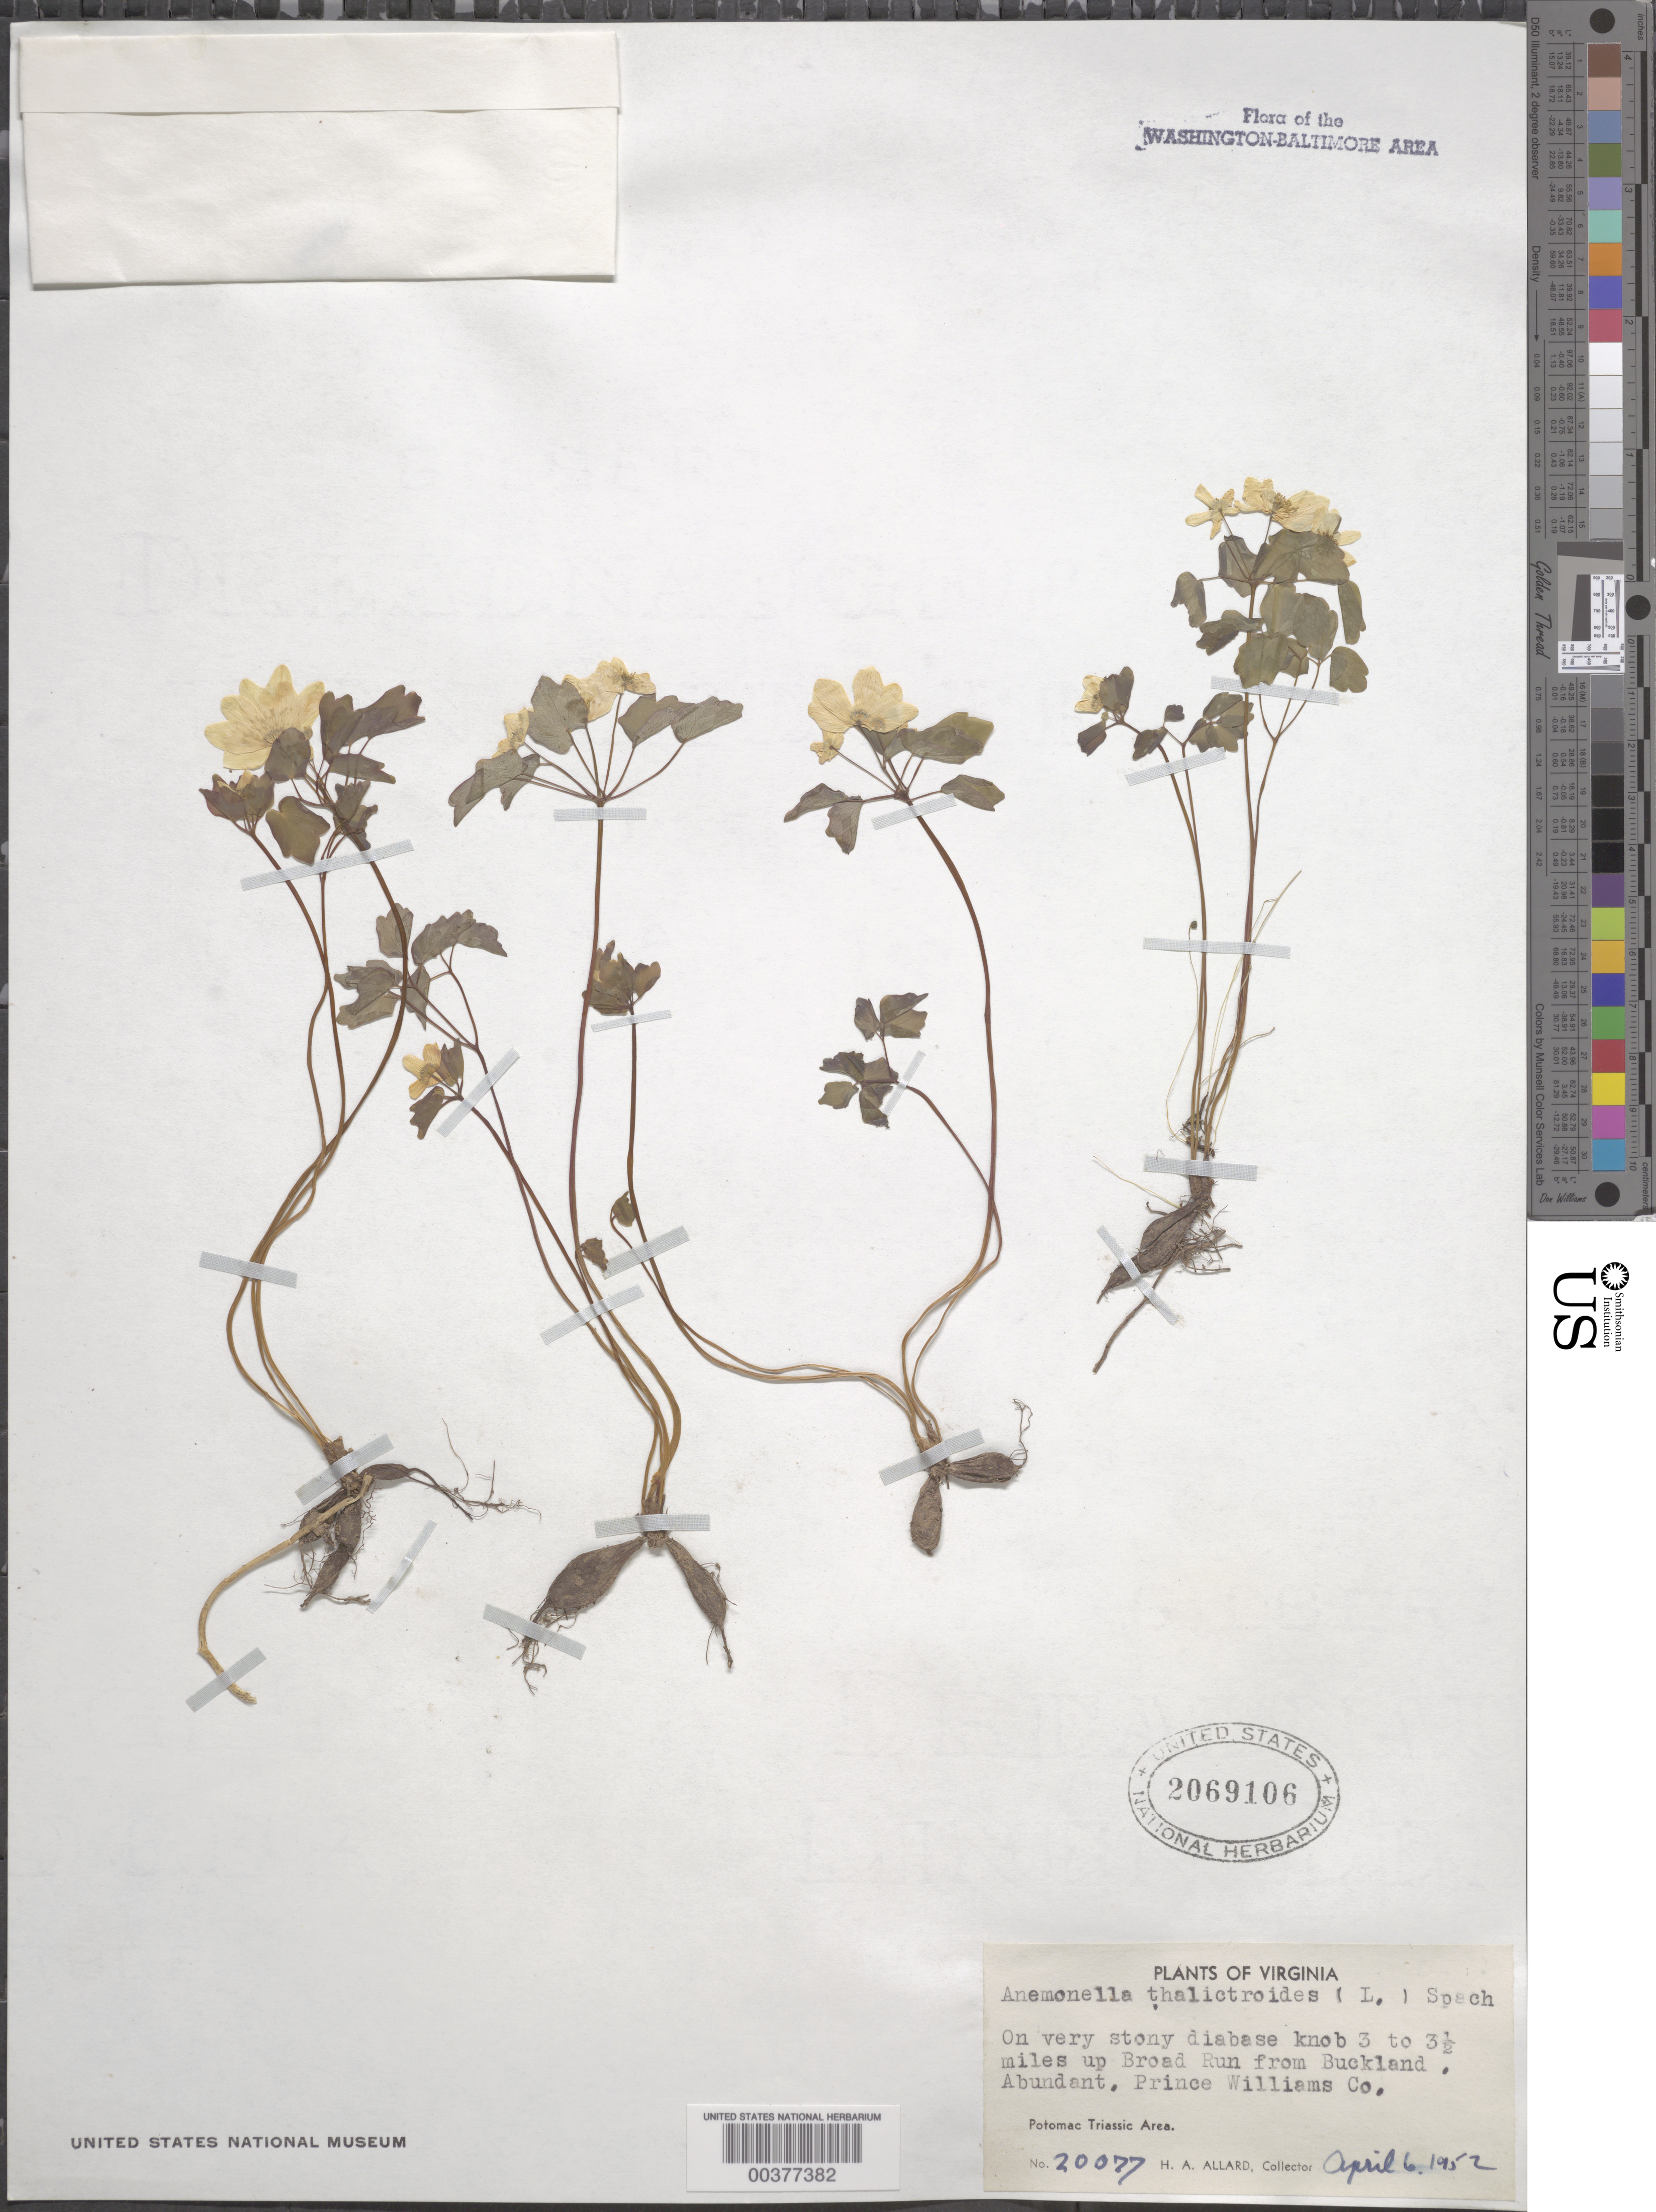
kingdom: Plantae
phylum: Tracheophyta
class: Magnoliopsida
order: Ranunculales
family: Ranunculaceae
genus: Thalictrum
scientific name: Thalictrum thalictroides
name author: (L.) A.J. Eames & B. Boivin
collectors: H. A. Allard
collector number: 20077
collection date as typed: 06 Apr 1952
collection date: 1952-04-06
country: United States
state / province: Virginia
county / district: Prince William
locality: Upstream from Buckland on Broad Run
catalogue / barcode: US 2069106